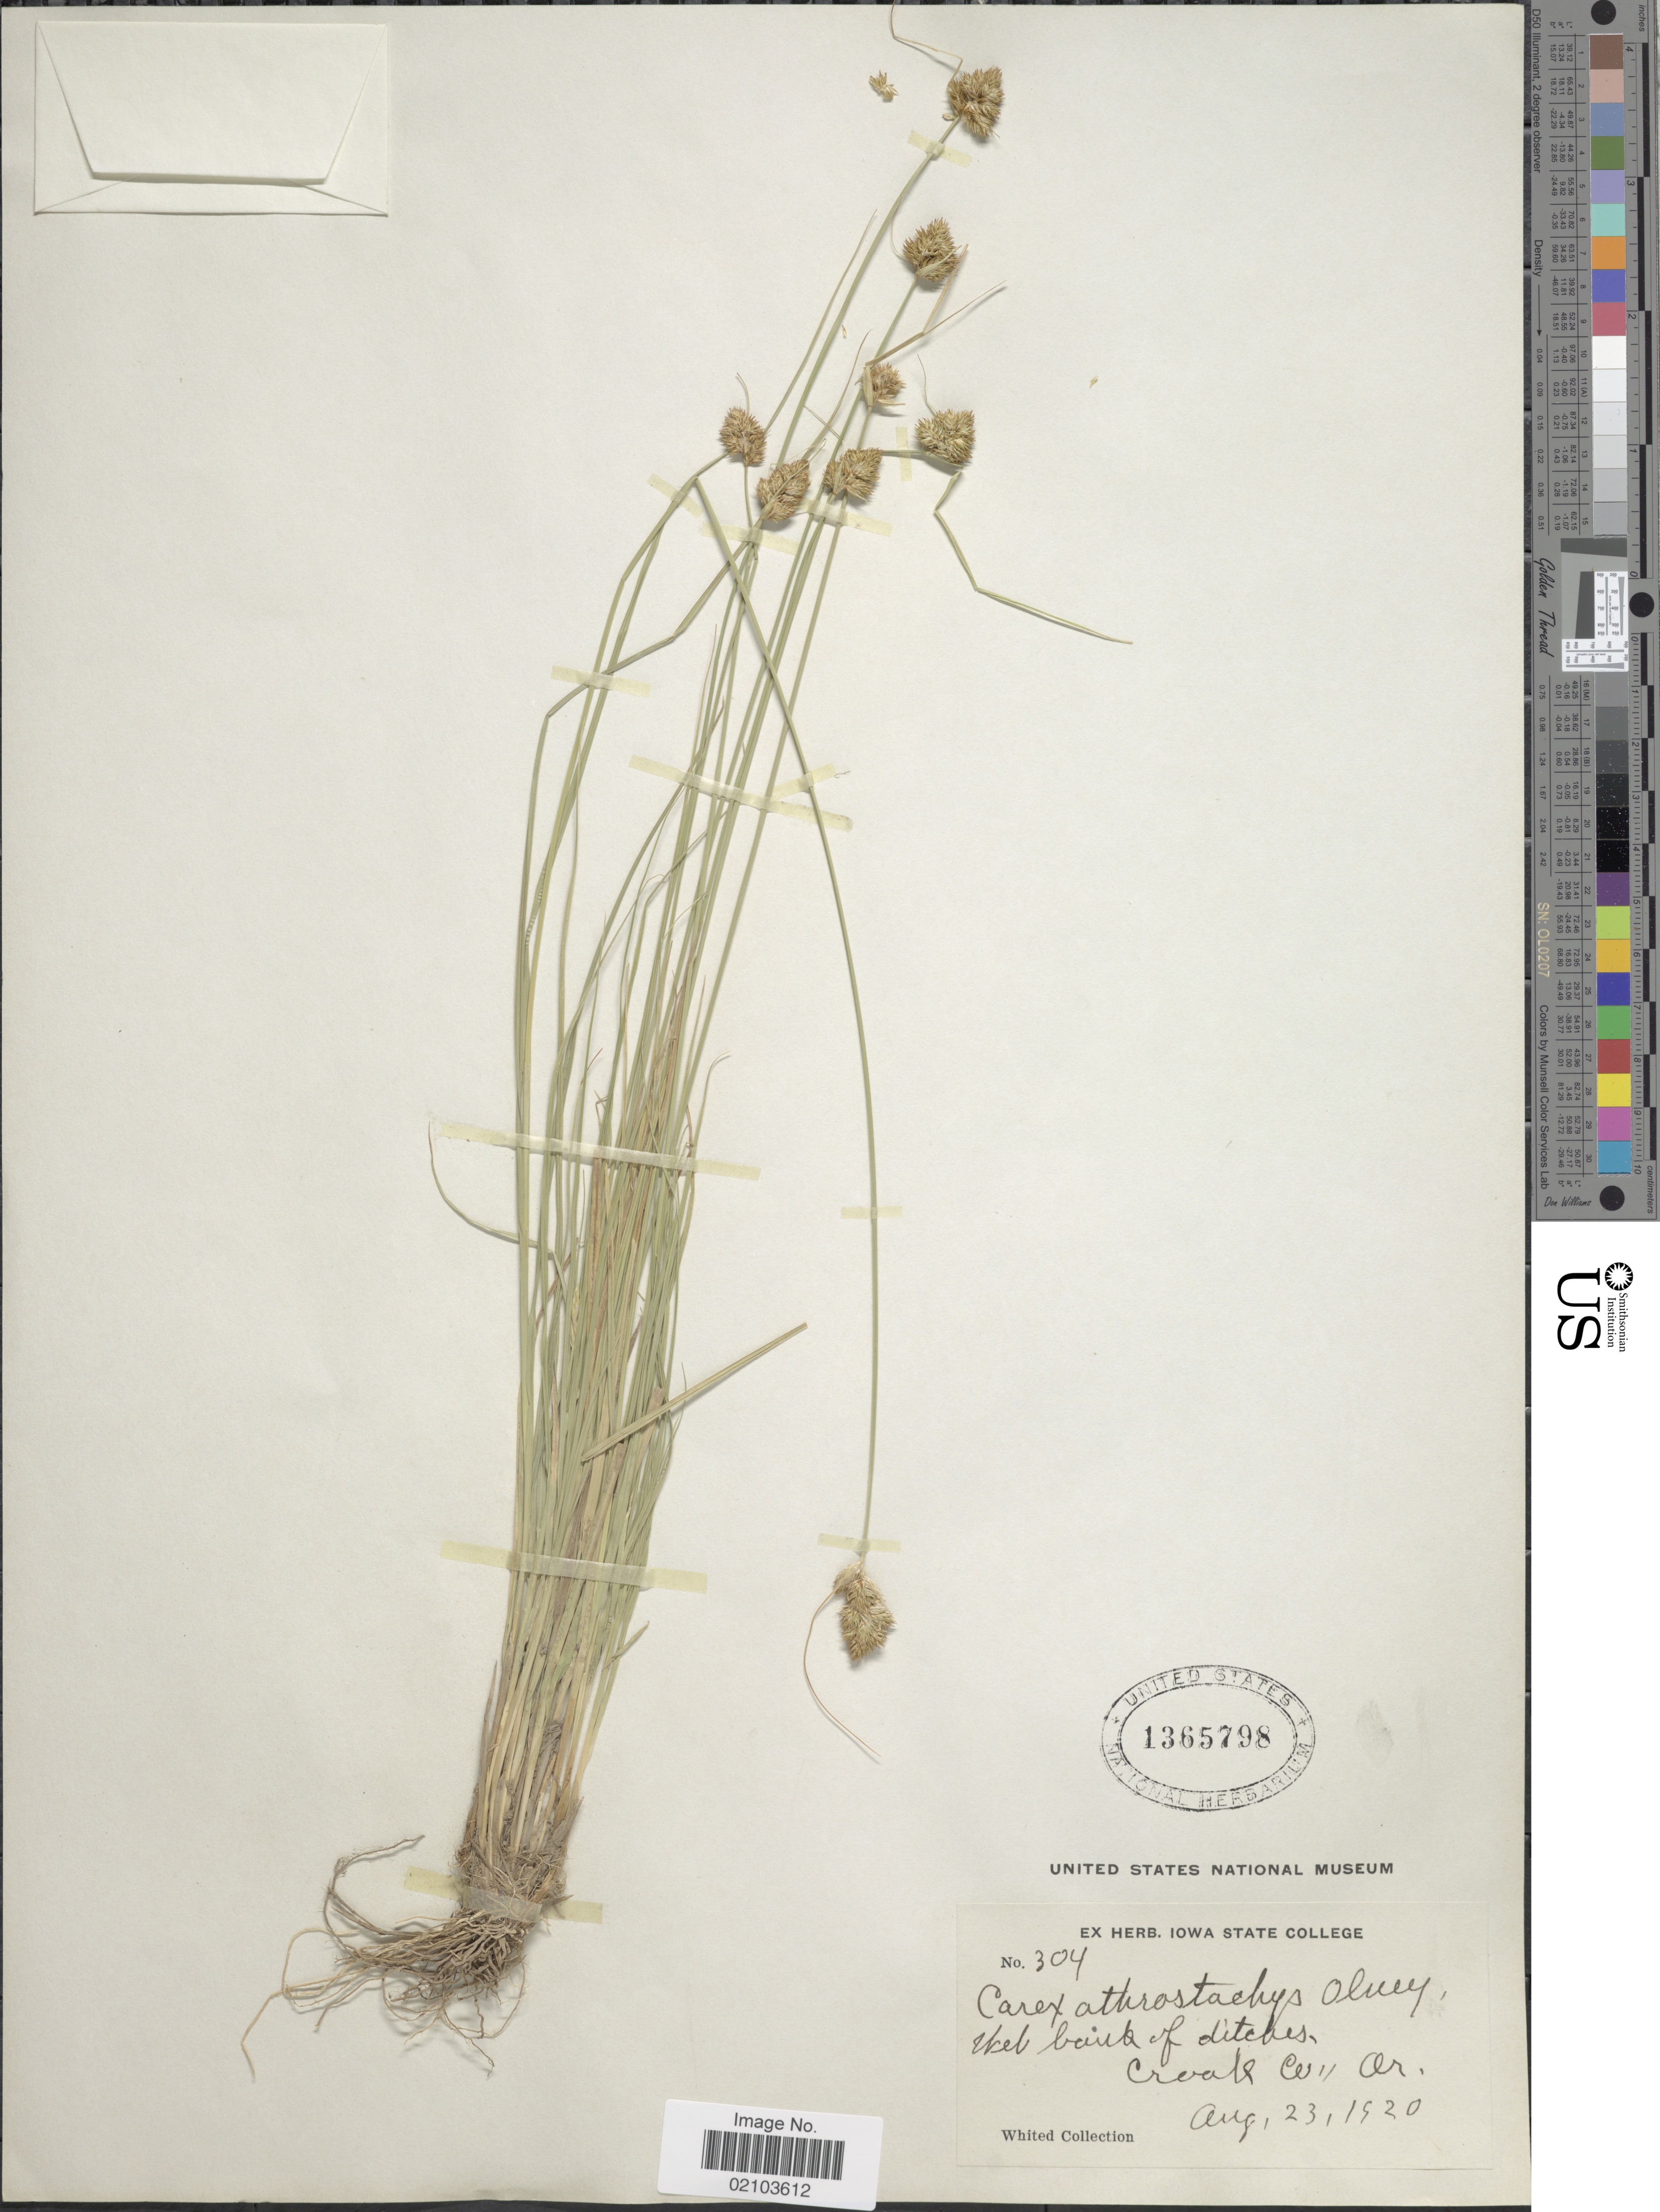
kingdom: Plantae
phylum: Tracheophyta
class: Liliopsida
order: Poales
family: Cyperaceae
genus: Carex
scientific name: Carex athrostachya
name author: Olney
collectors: Whited Collection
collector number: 304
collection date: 1920-08-23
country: United States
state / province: Oregon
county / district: Crook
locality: Crook Co.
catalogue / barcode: US 1365798